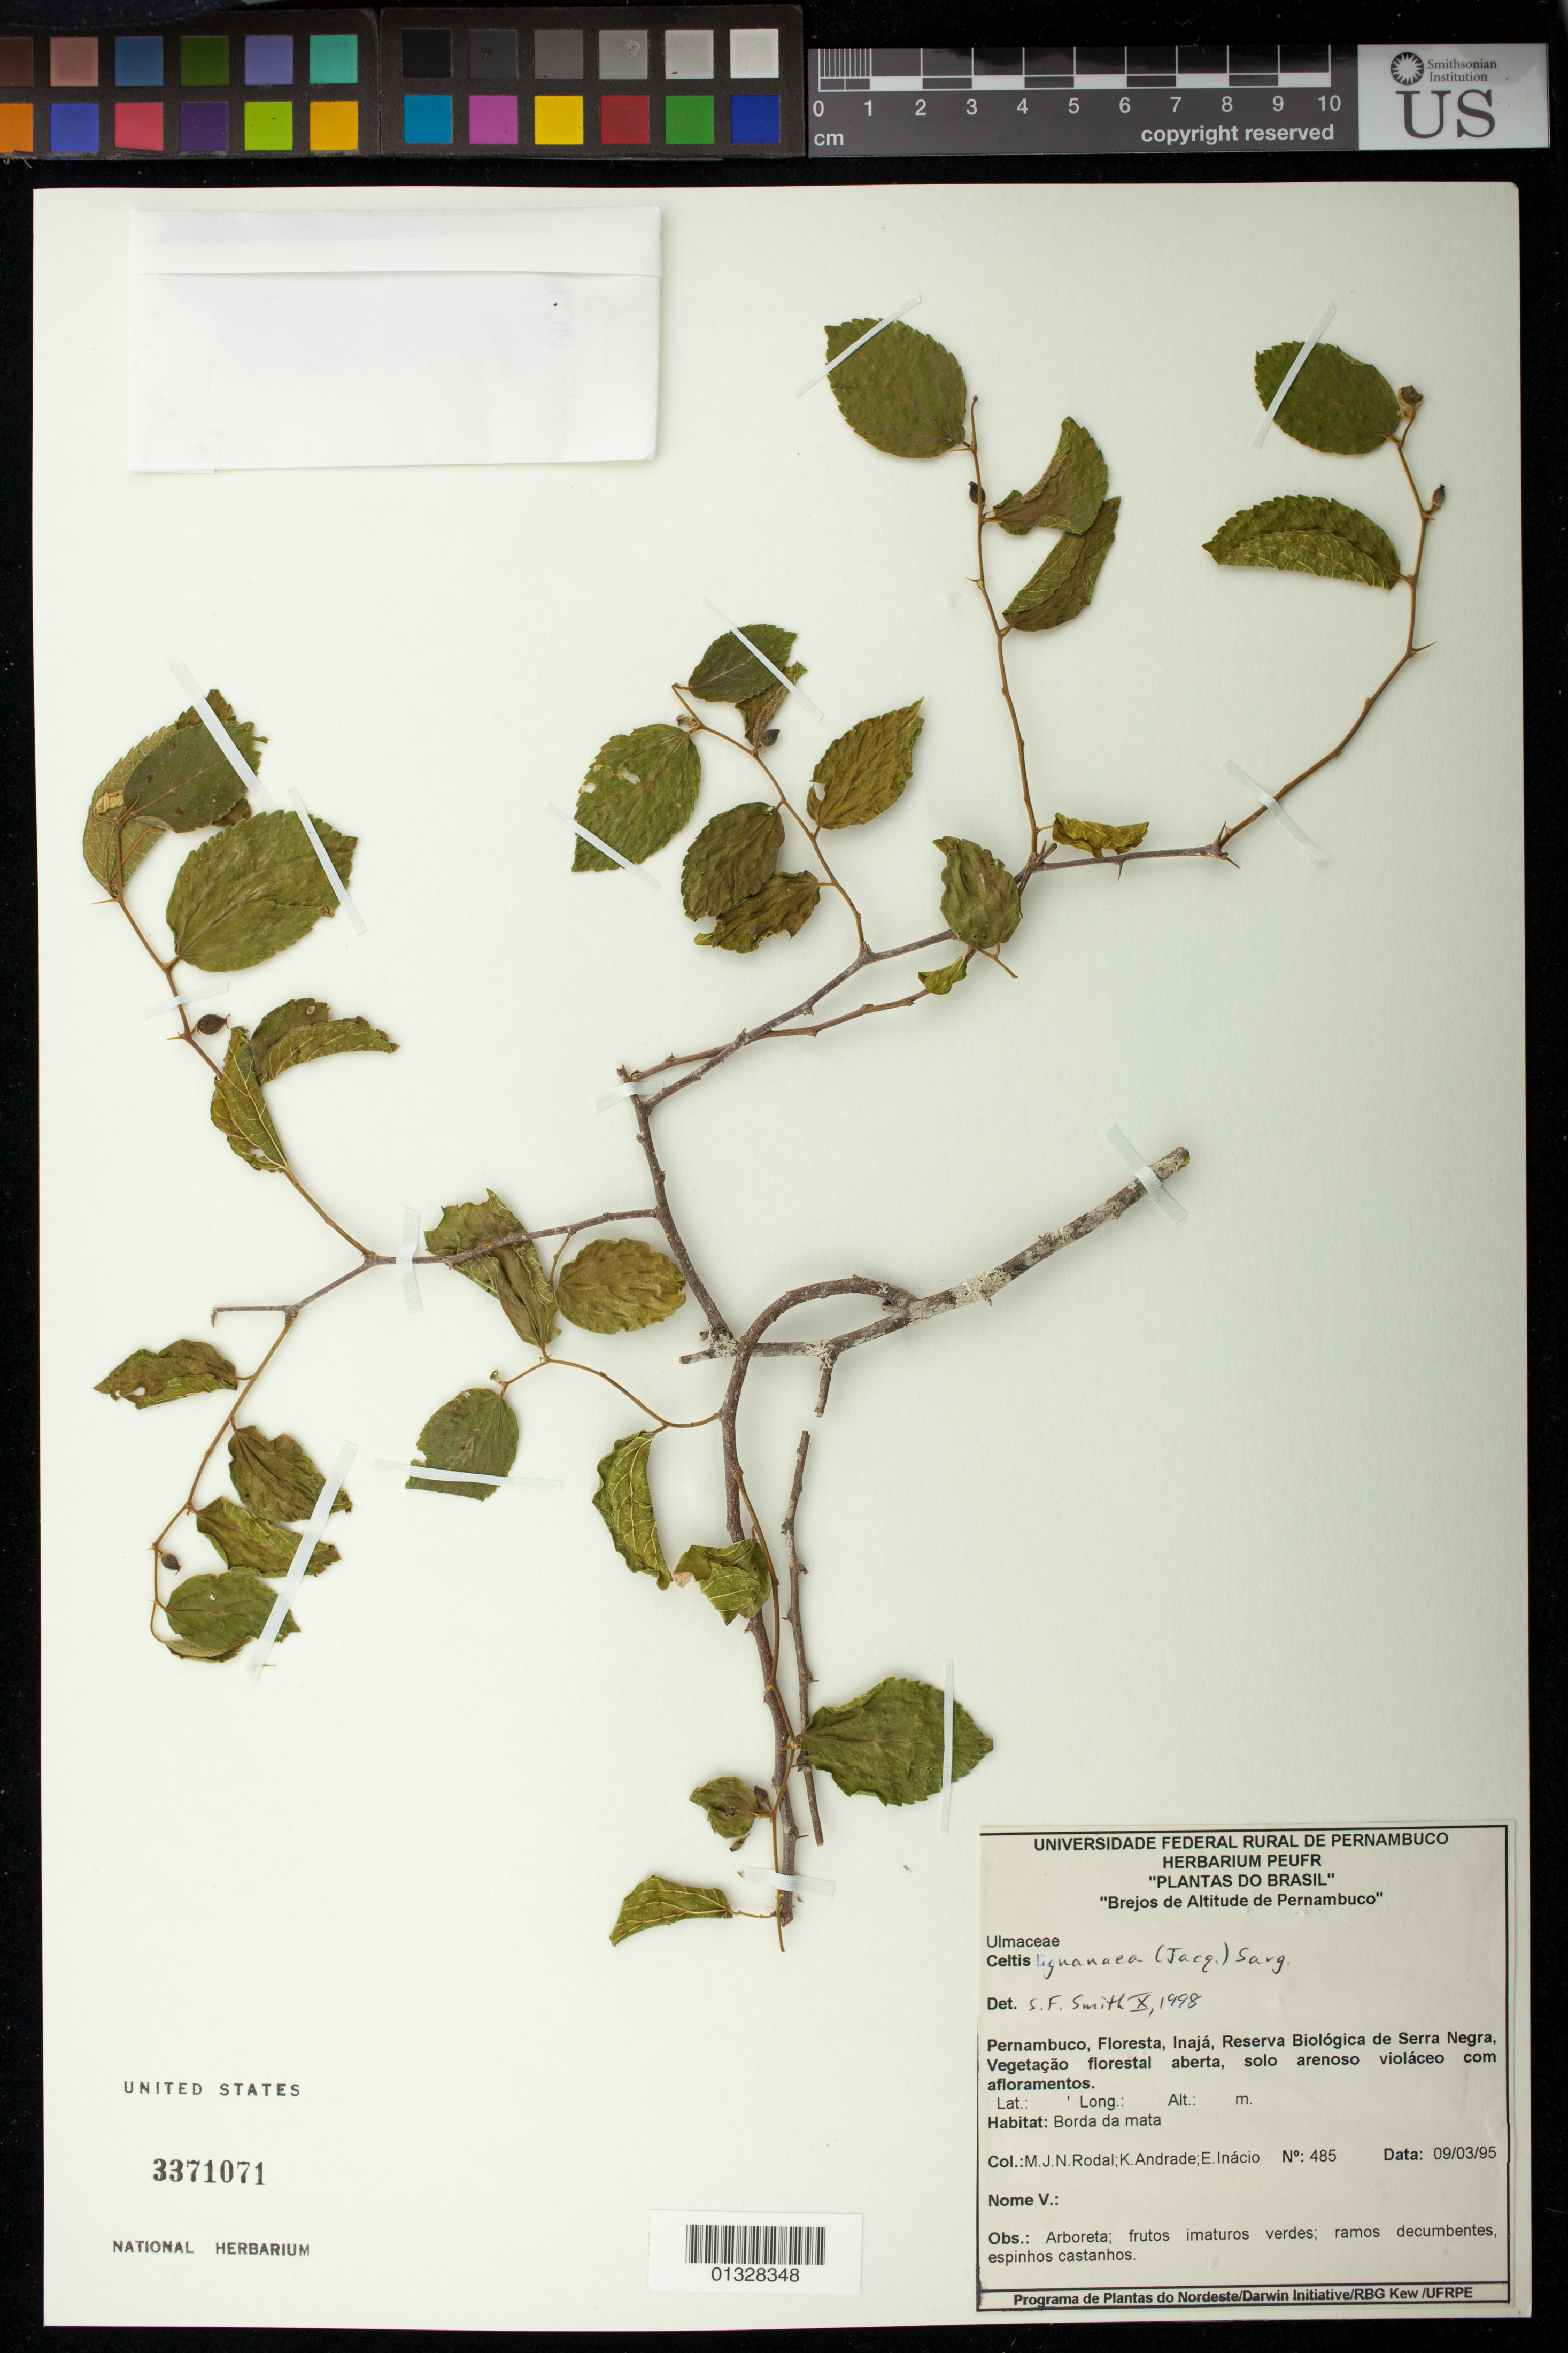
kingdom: Plantae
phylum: Tracheophyta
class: Magnoliopsida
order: Rosales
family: Cannabaceae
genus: Celtis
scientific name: Celtis iguanaea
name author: (Jacq.) Sarg.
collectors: M. Rodal, K. Andrade & E. Inácio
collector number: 485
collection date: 1995-03-09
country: Brazil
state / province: Pernambuco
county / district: Inajá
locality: Reserva Biológica de Serra Negra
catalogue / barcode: US 3371071